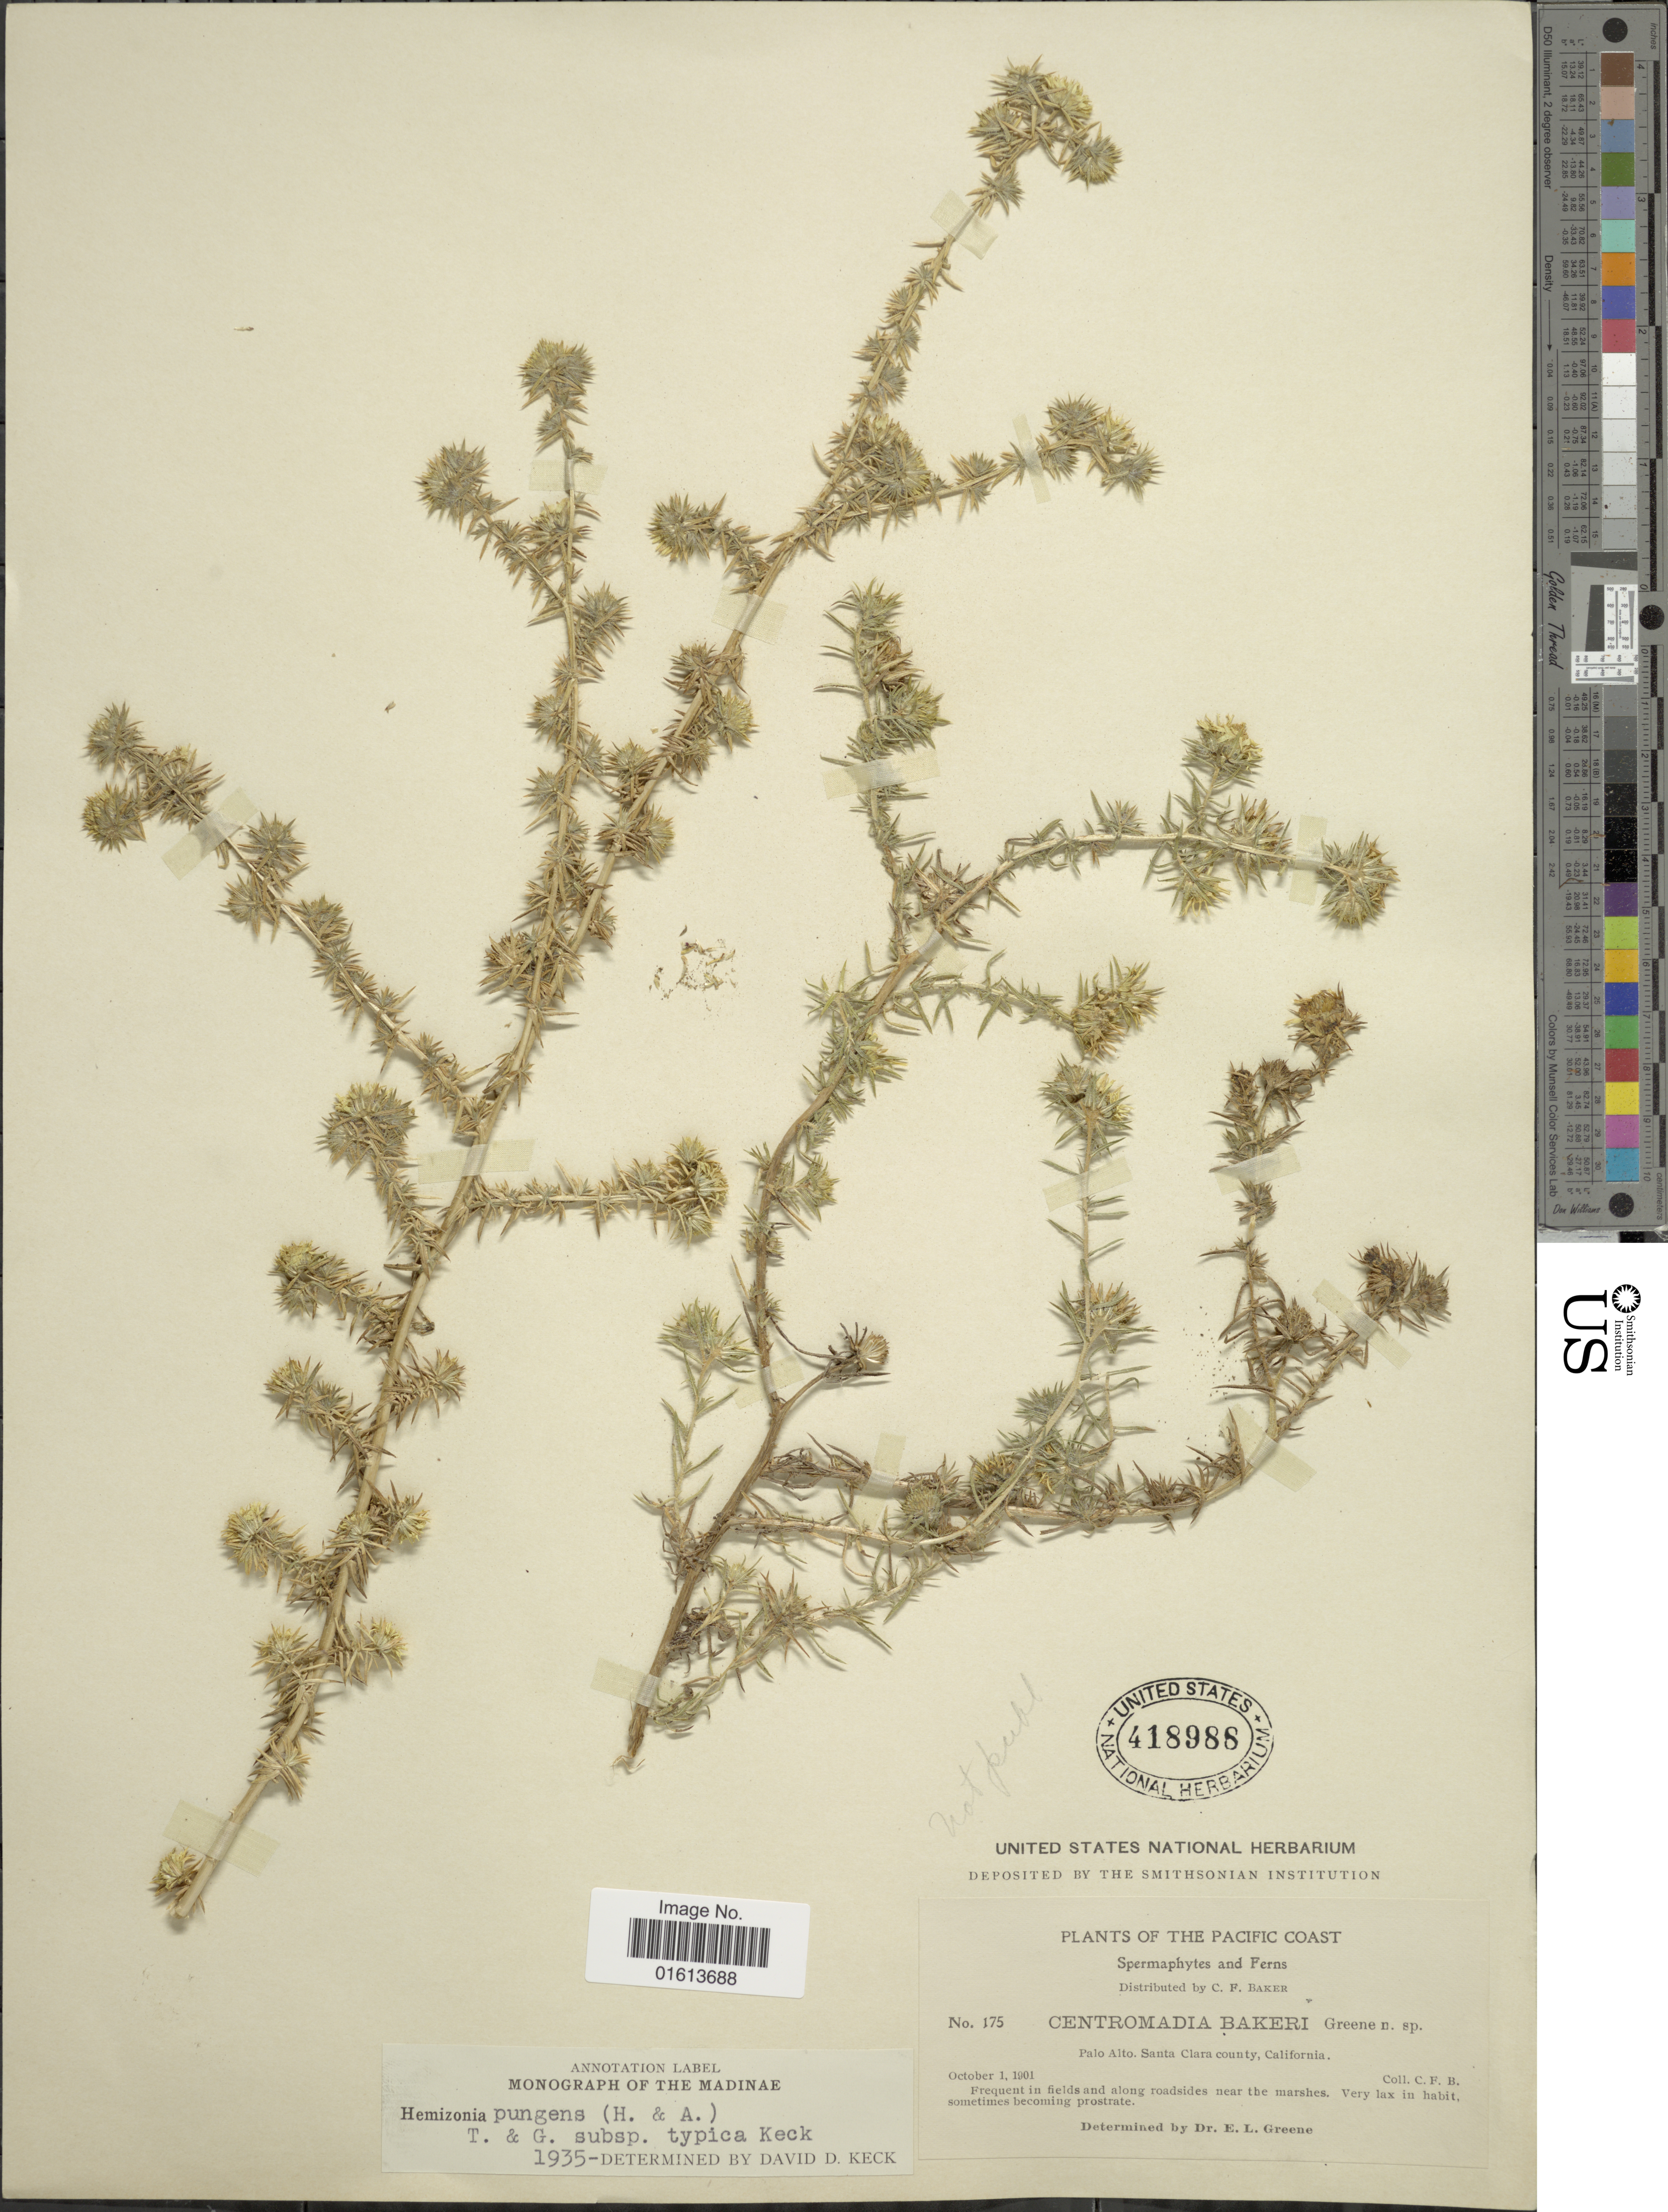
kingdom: Plantae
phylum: Tracheophyta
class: Magnoliopsida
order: Asterales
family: Asteraceae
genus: Centromadia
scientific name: Centromadia pungens subsp. pungens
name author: Hook. & Arn.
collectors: C. F. Baker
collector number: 175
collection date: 1901-10-01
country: United States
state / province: California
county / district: Santa Clara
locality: The Pacific Coast. Palo Alto. Santa Clara County, California. Frequent in field and along roadsides near the marshes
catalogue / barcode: US 418988